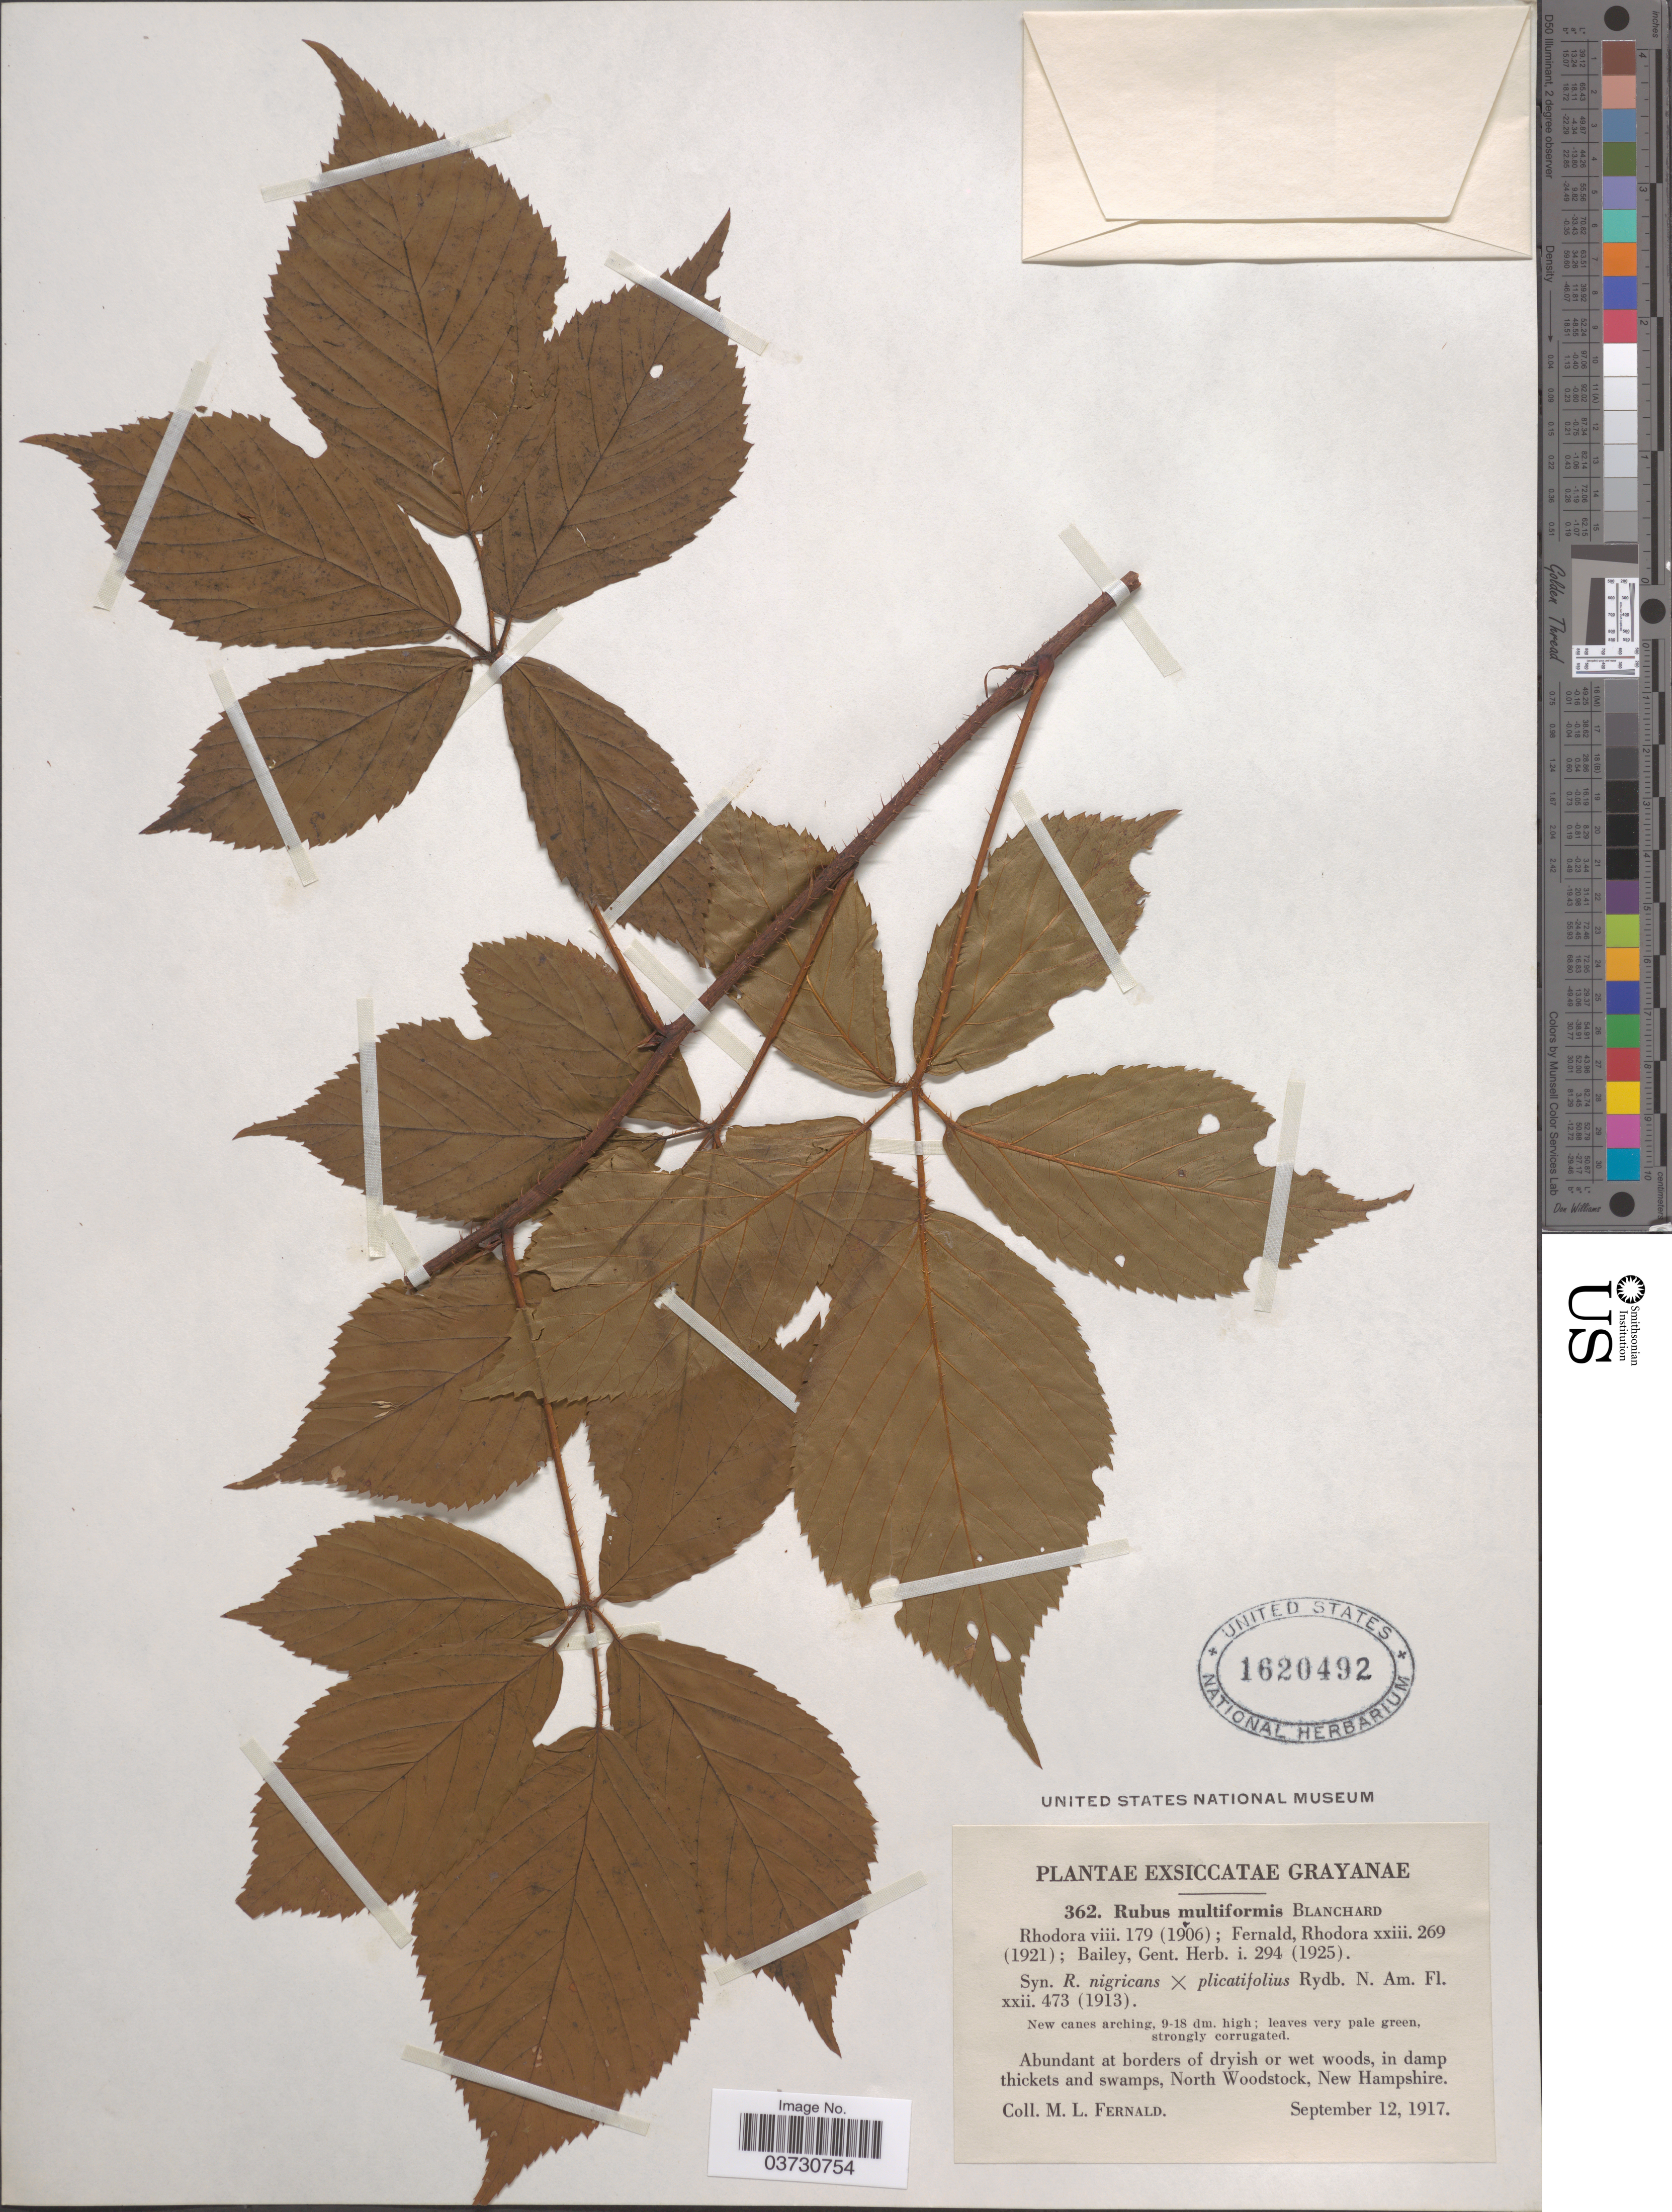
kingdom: Plantae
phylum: Tracheophyta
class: Magnoliopsida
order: Rosales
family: Rosaceae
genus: Rubus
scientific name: Rubus multiformis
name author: Blanch.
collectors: M. L. Fernald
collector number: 362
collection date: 1917-09-12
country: United States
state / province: New Hampshire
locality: North Woodstock.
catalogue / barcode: US 1620492